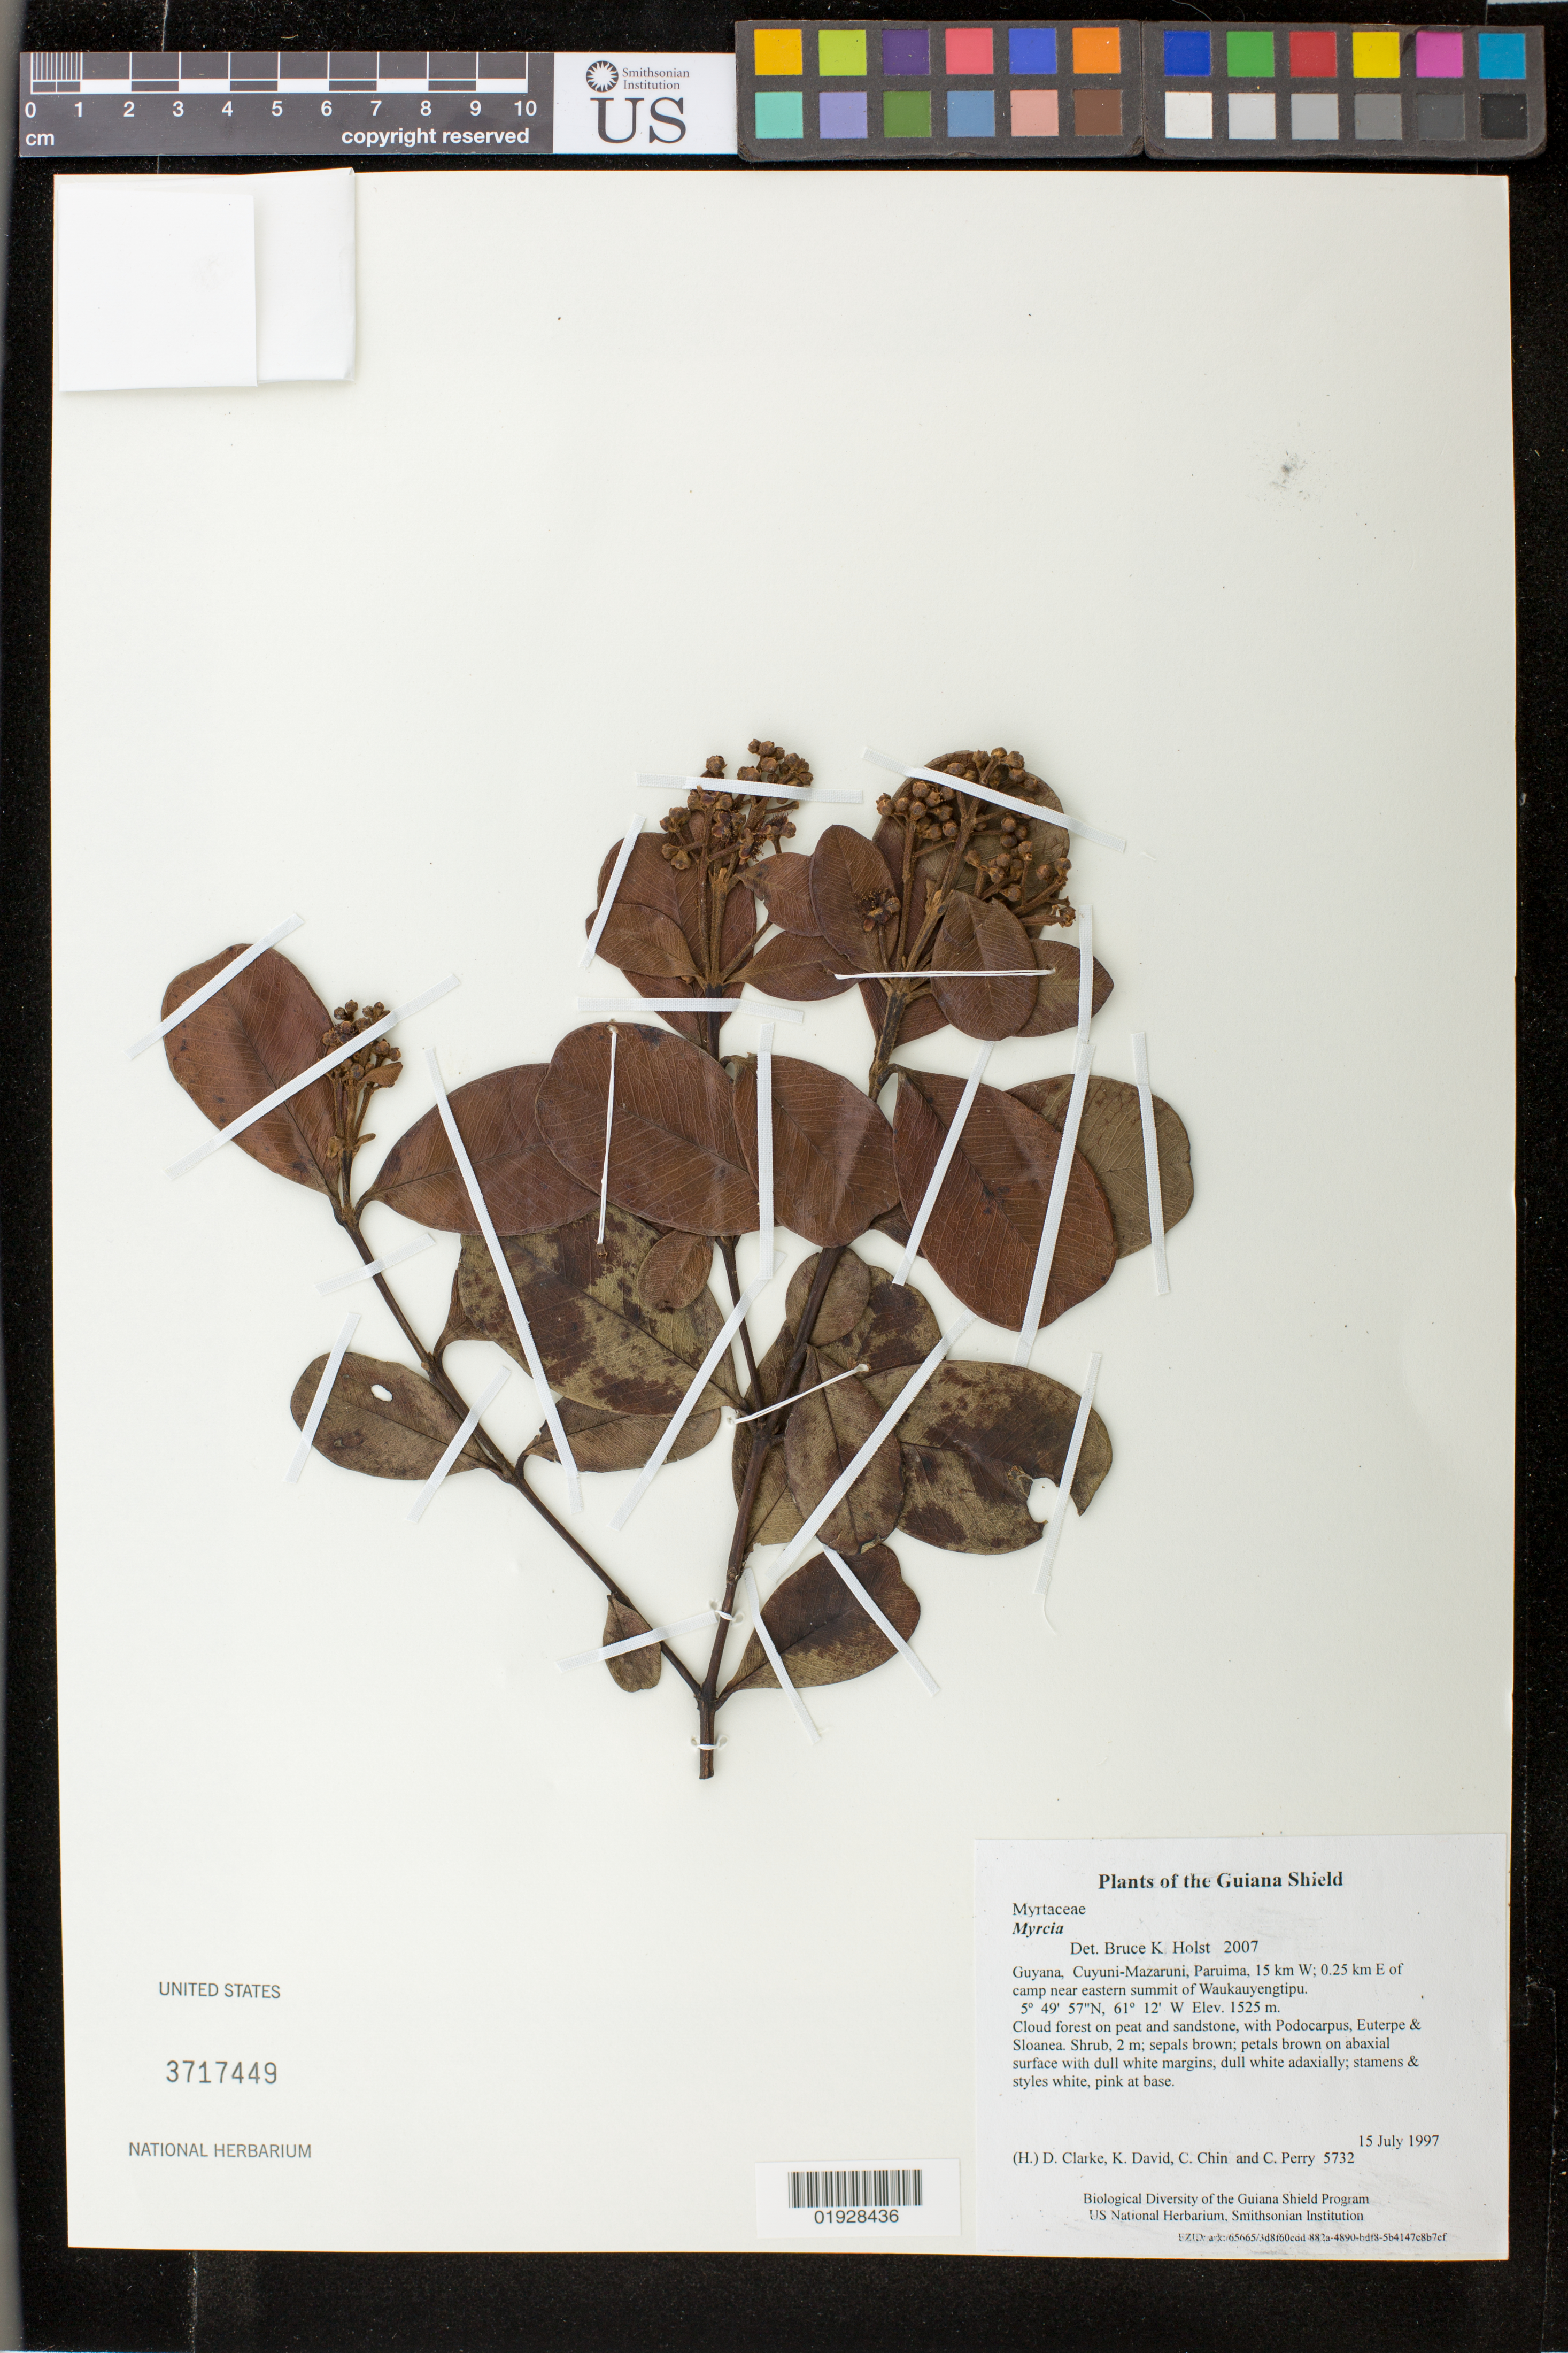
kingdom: Plantae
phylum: Tracheophyta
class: Magnoliopsida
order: Myrtales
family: Myrtaceae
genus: Myrcia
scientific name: Myrcia sp.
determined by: Holst, Bruce K.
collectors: H. D. Clarke, K. David, C. Chin & C. Perry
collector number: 5732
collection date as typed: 15 July 1997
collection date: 1997-07-15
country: Guyana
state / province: Cuyuni-Mazaruni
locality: Paruima, 15 km W; 0.25 km E of camp near eastern summit of Waukauyengtipu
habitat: Cloud forest on peat and sandstone, with Podocarpus, Euterpe & Sloanea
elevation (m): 1525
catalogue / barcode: US 3717449